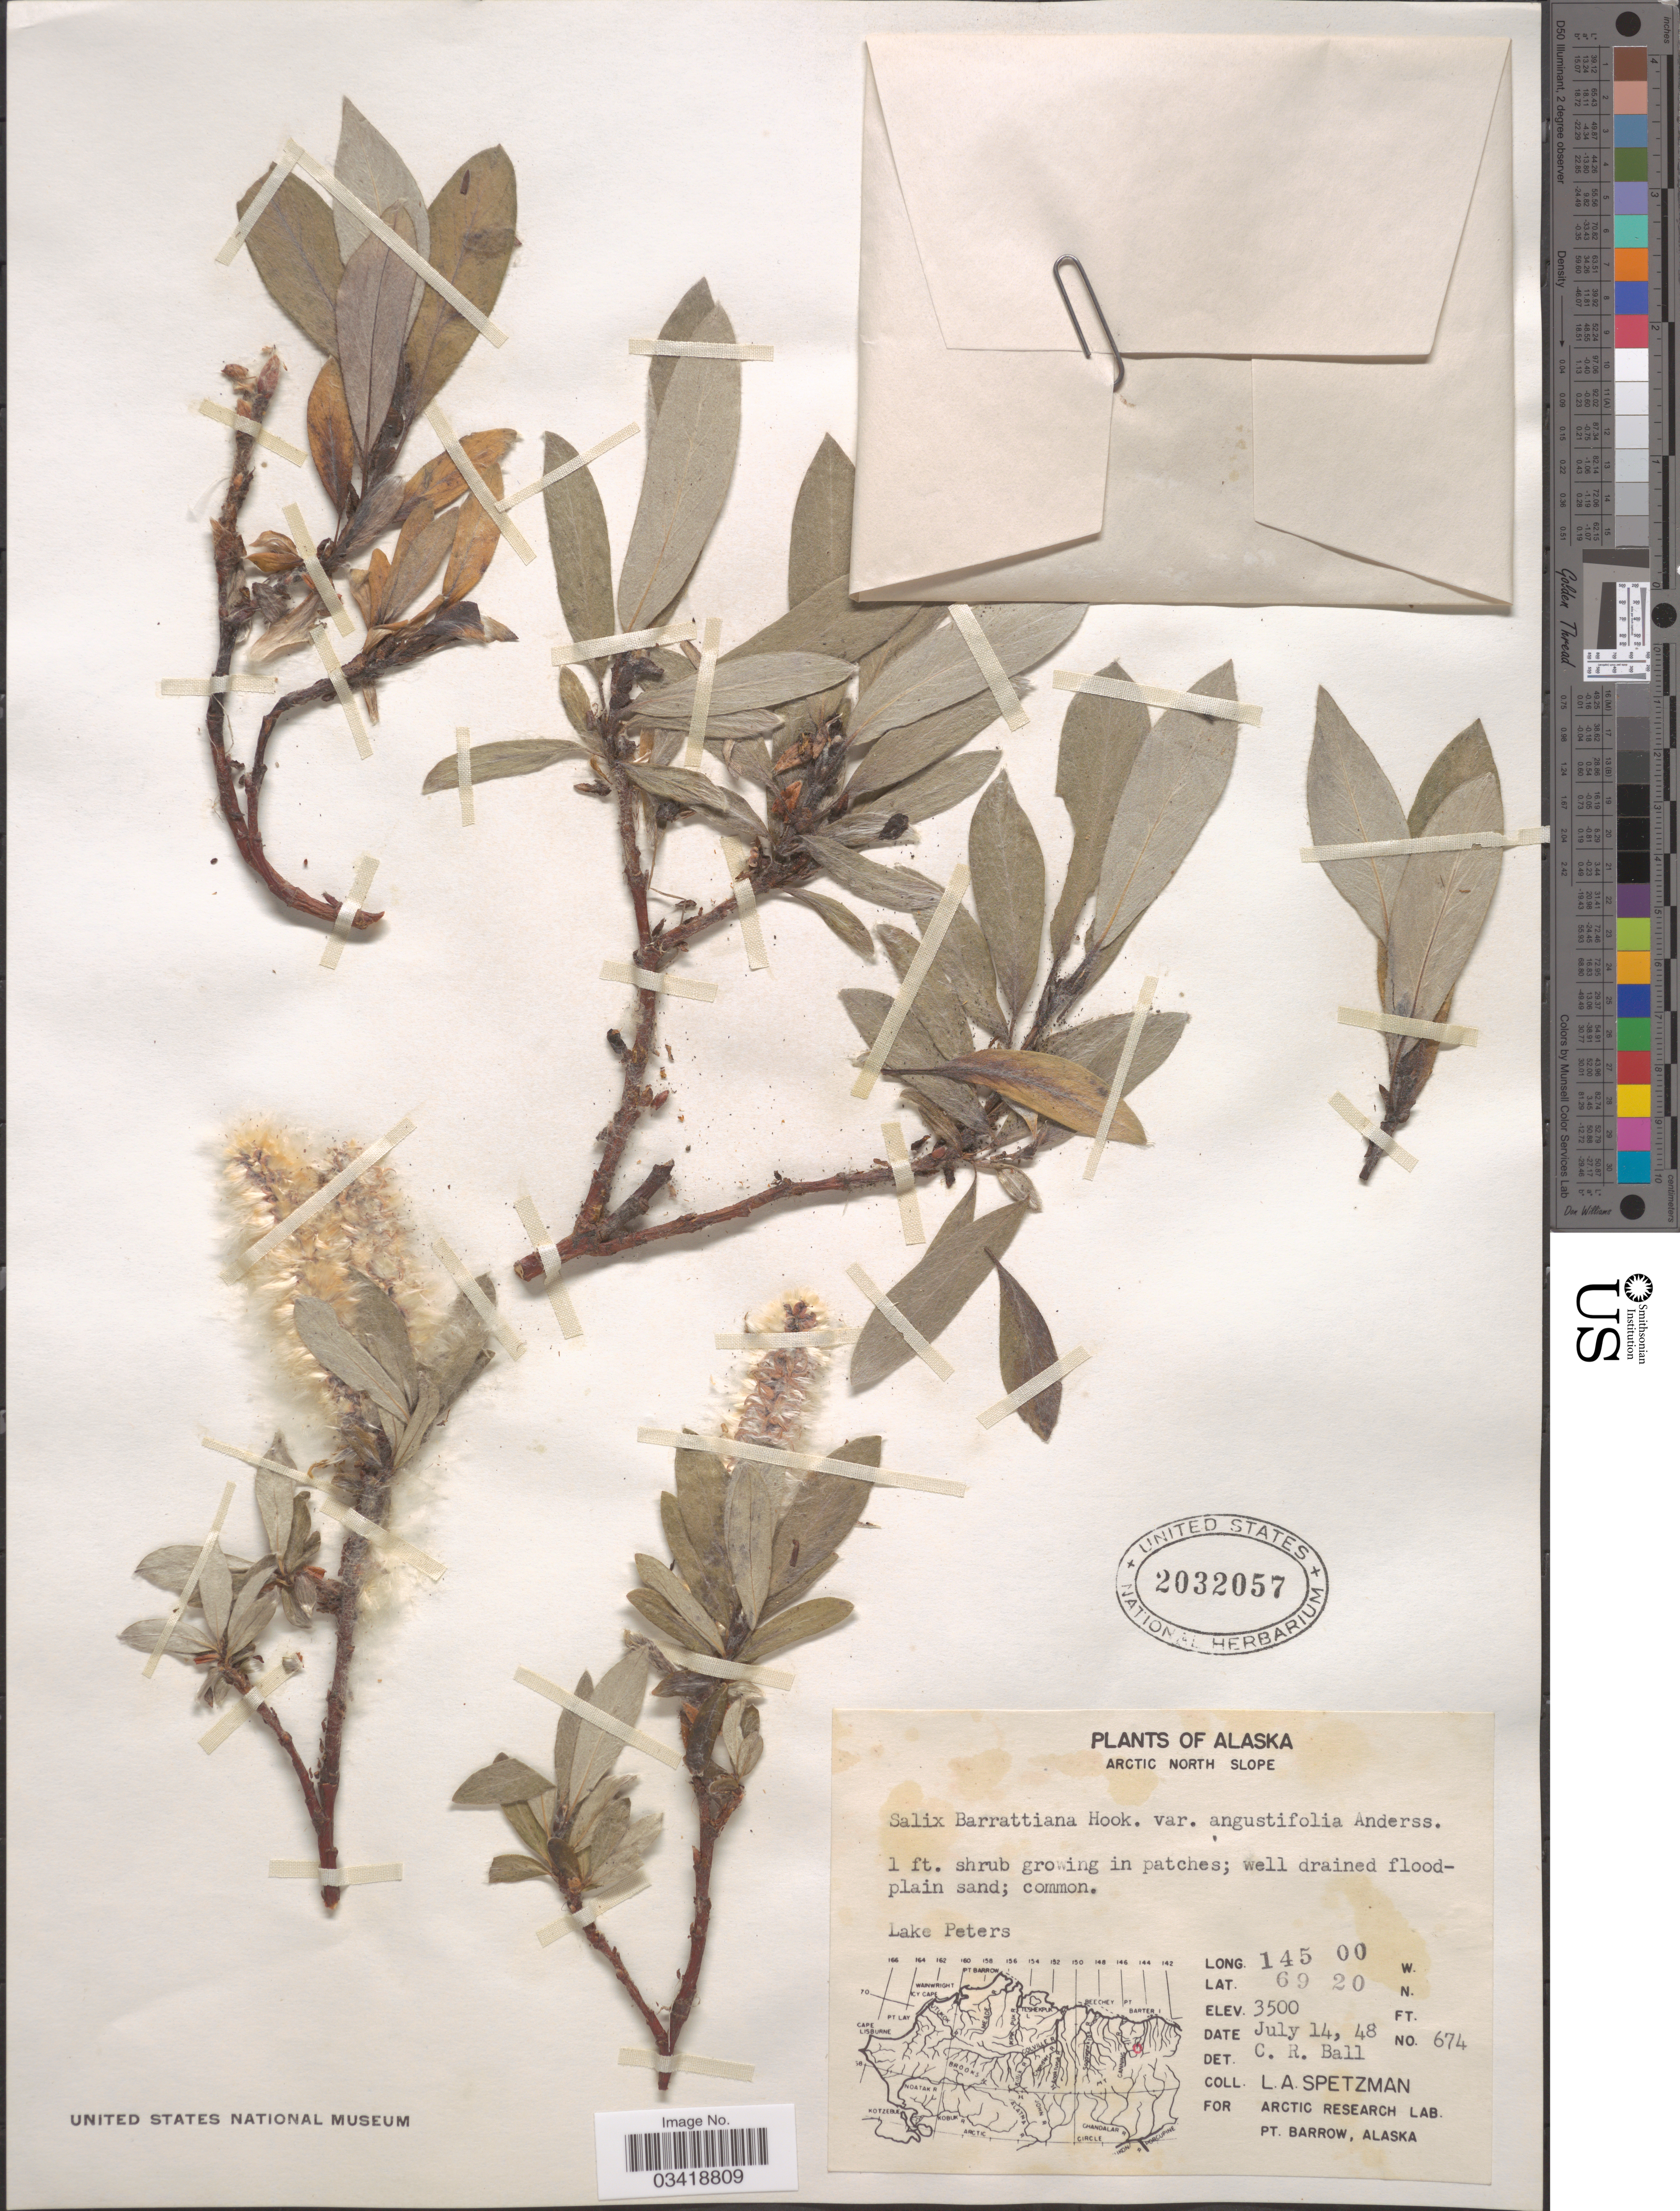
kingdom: Plantae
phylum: Tracheophyta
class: Magnoliopsida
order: Malpighiales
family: Salicaceae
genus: Salix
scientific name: Salix barrattiana var. angustifolia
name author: Andersson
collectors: L. Spetzman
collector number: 674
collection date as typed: Transcribed d/m/y: 14/7/48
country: United States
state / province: Alaska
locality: Arctic North Slope. Lake Peters.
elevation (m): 1067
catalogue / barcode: US 2032057